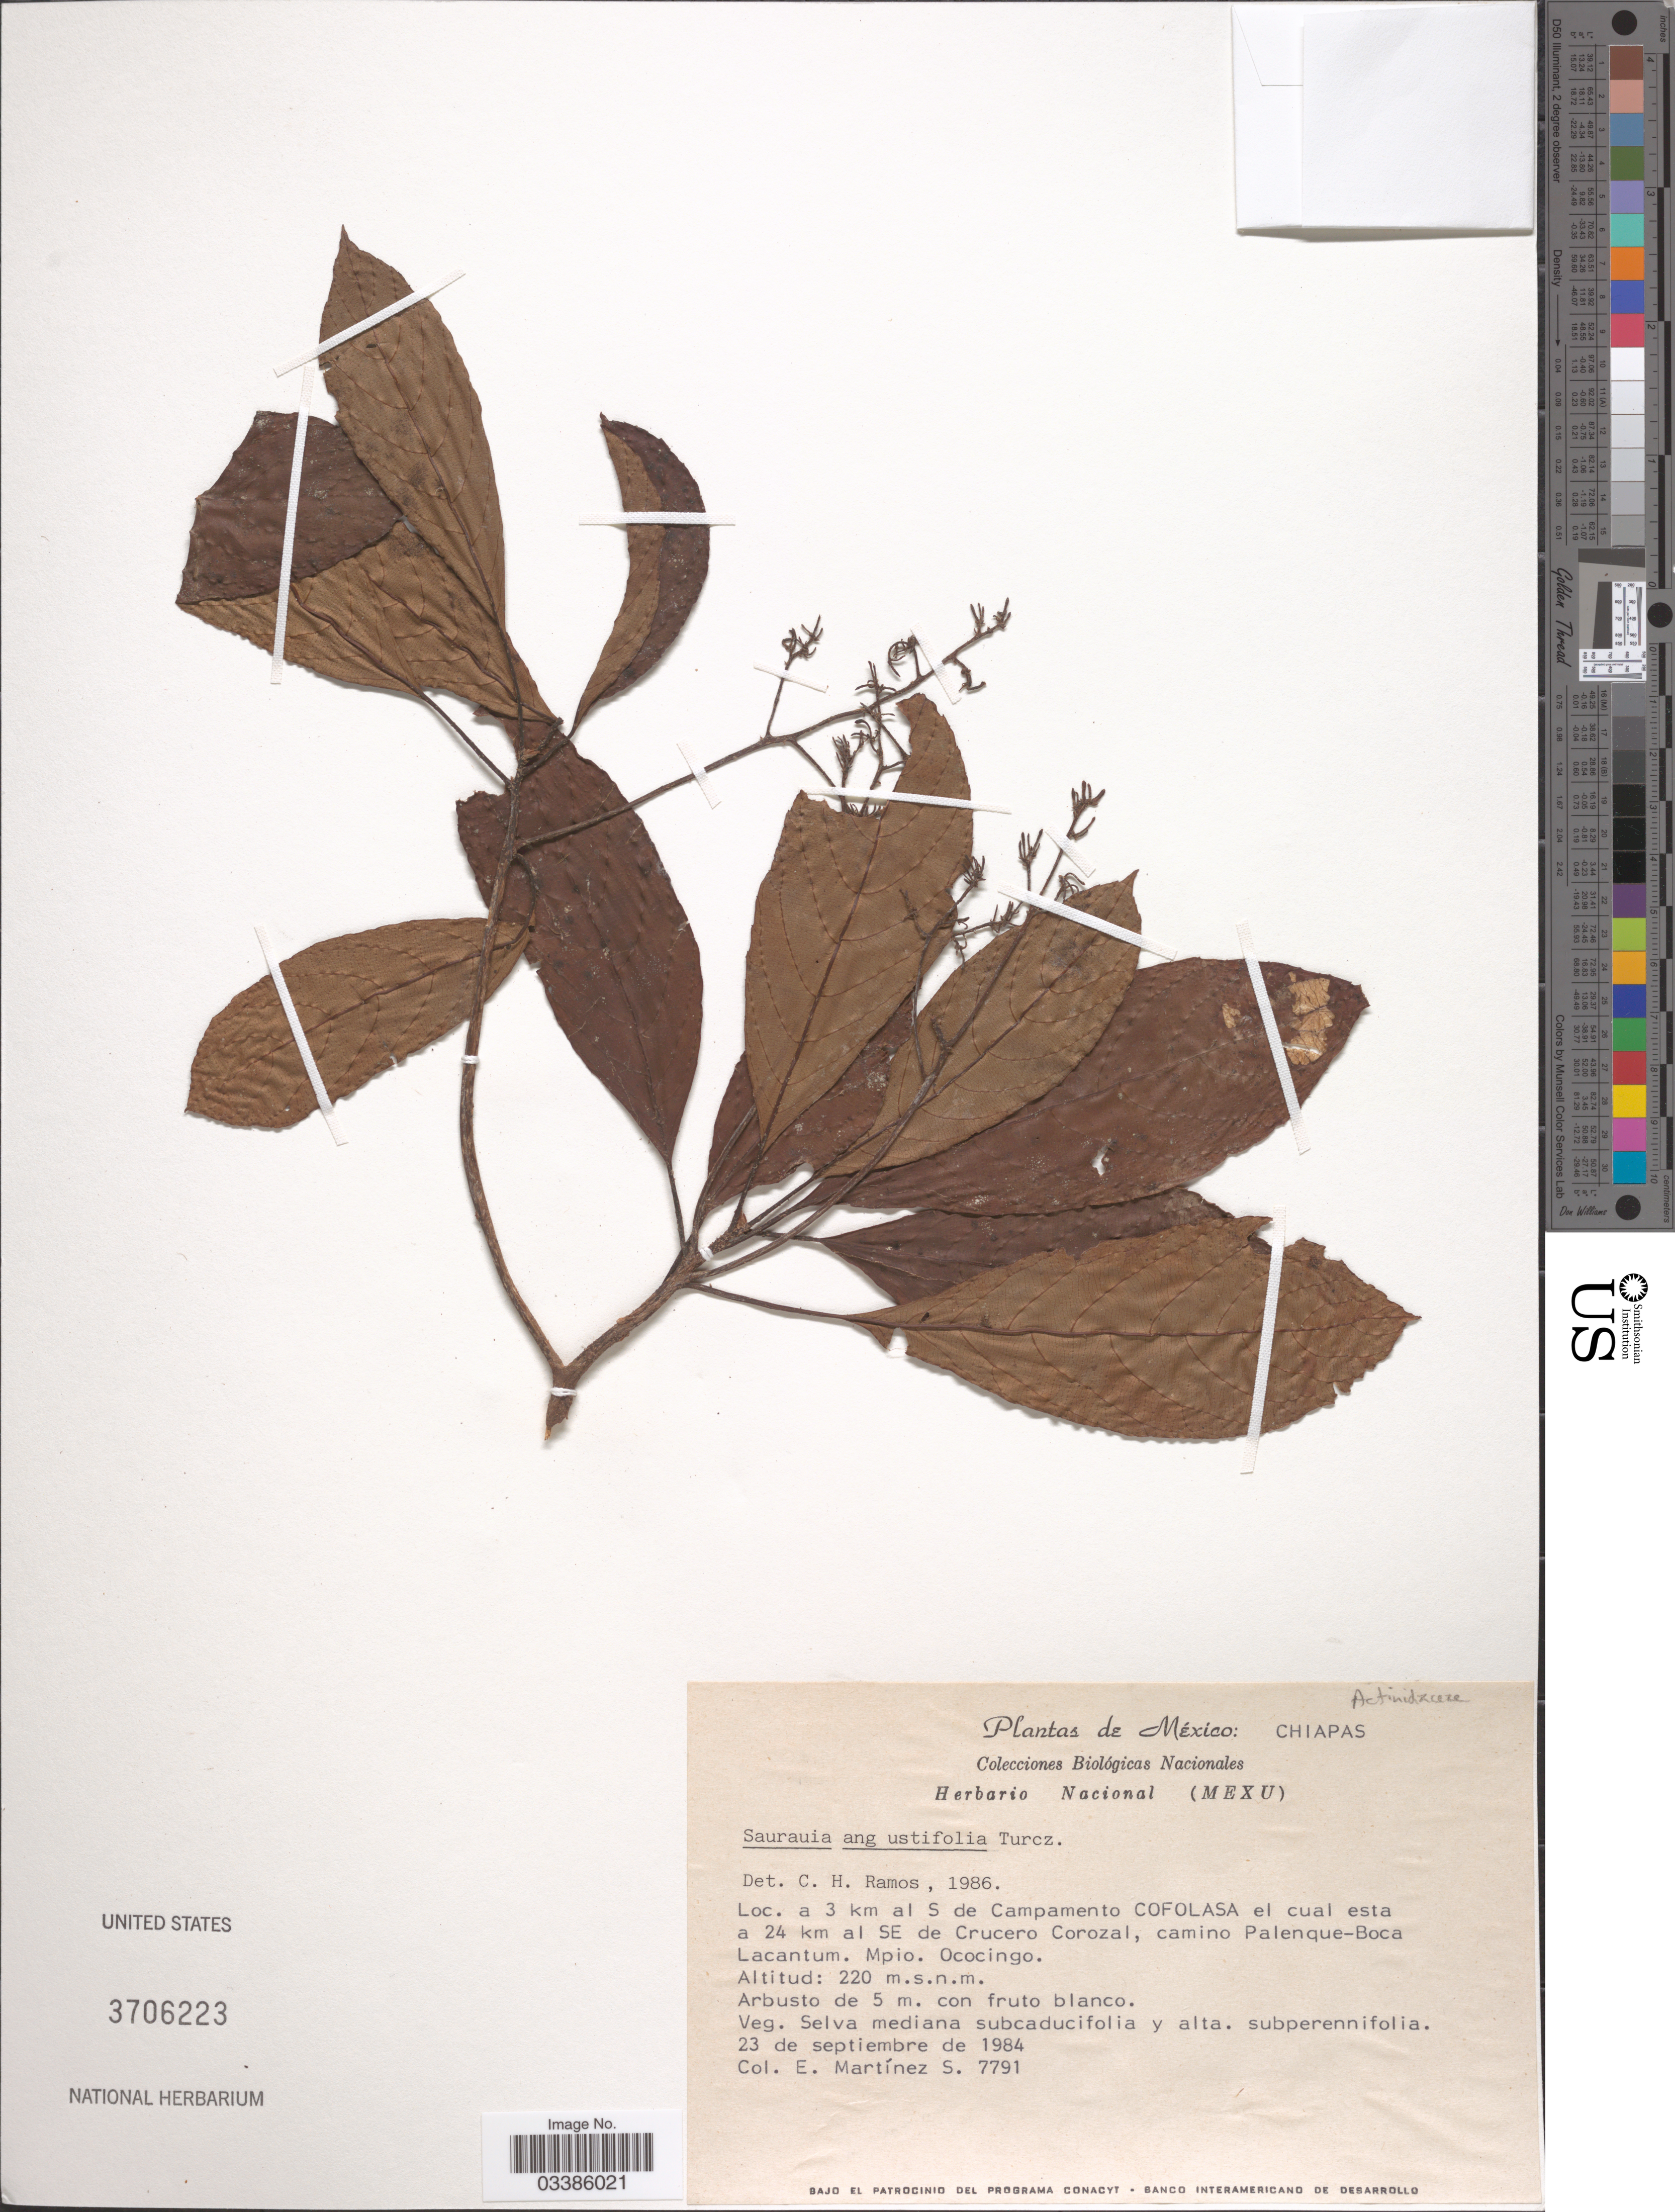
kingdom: Plantae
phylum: Tracheophyta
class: Magnoliopsida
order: Ericales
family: Actinidiaceae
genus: Saurauia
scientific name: Saurauia angustifolia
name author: Turcz.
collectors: E. M. Martínez S.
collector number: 7791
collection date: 1984-09-23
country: Mexico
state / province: Chiapas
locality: A 3 km al S de Campamento COFOLASA el cual esta a 24 km al SE de Crucero Corozal, camino Palenque-Boca Lacantum. Mpio. Ococingo.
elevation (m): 220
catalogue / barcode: US 3706223